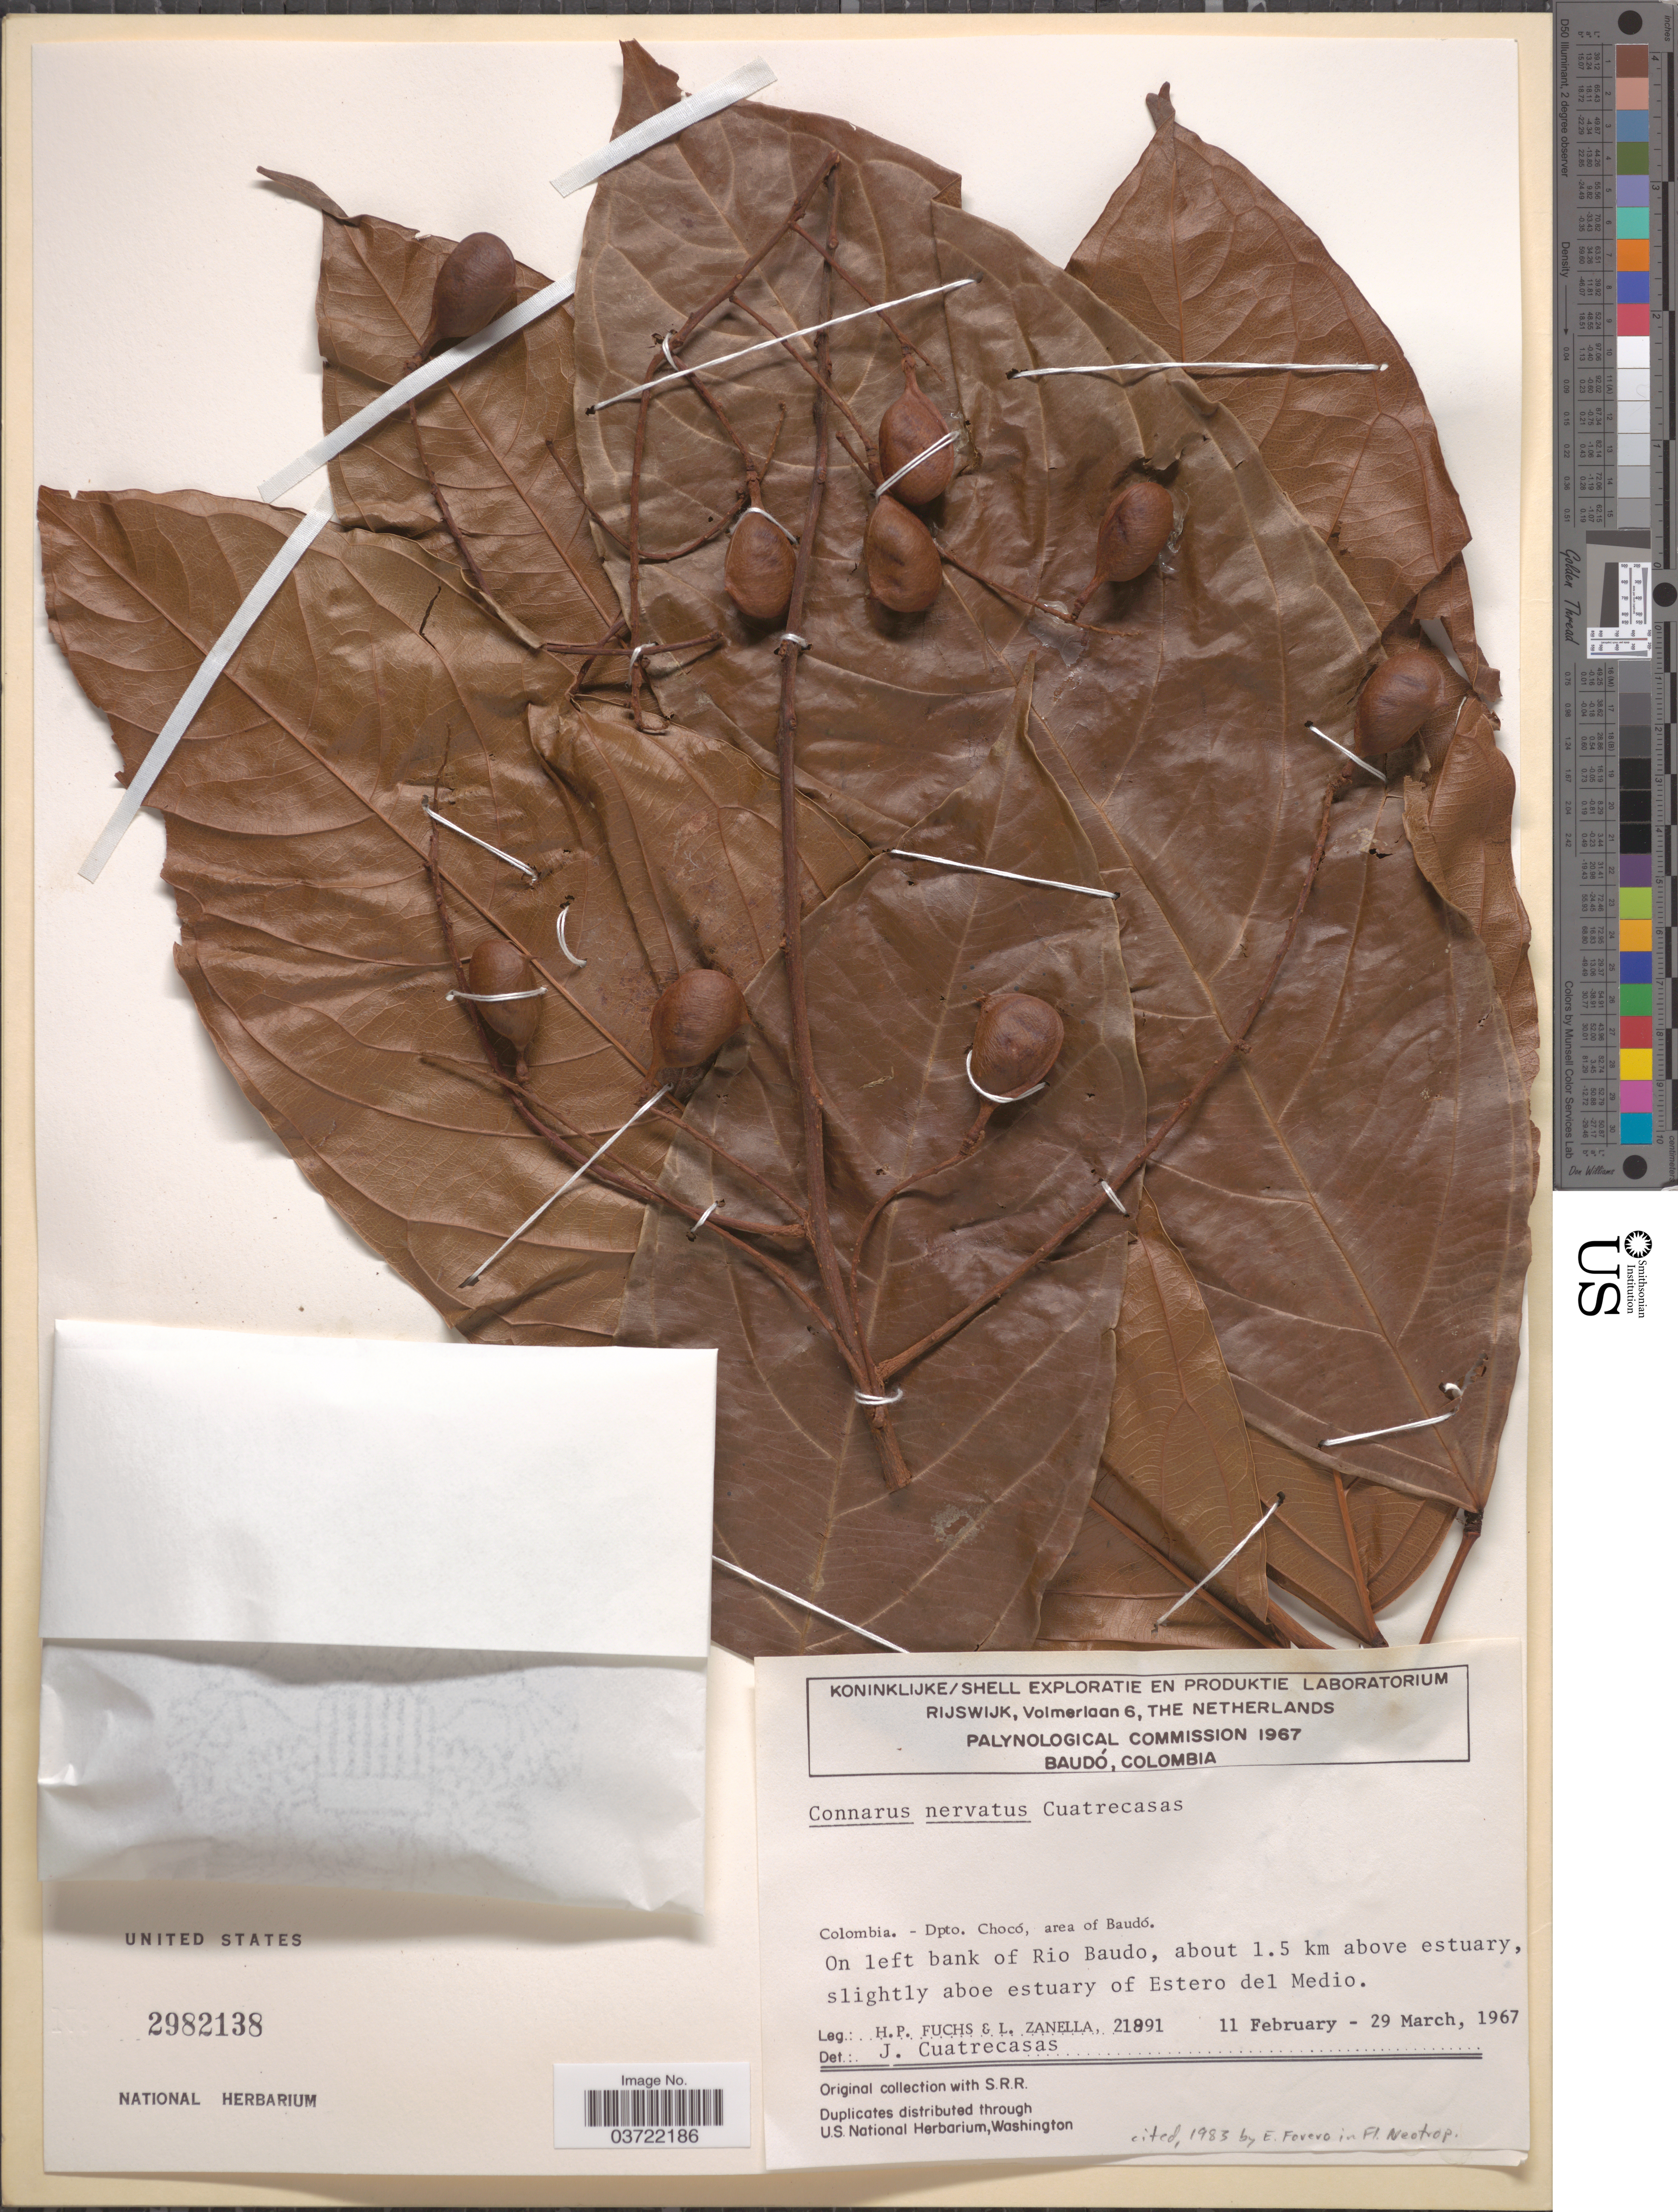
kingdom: Plantae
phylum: Tracheophyta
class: Magnoliopsida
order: Oxalidales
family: Connaraceae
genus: Connarus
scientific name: Connarus nervatus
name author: Cuatrec.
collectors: H. P. Fuchs & L. Zanella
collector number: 21891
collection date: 1967-02-11/1967-03-29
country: Colombia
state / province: Chocó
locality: Dpto. Chocó, area of Baudó. On left bank of Rio Baudo, about 1.5 km above estuary, slightly aboe estuary of Estero del Medio.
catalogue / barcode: US 2982138